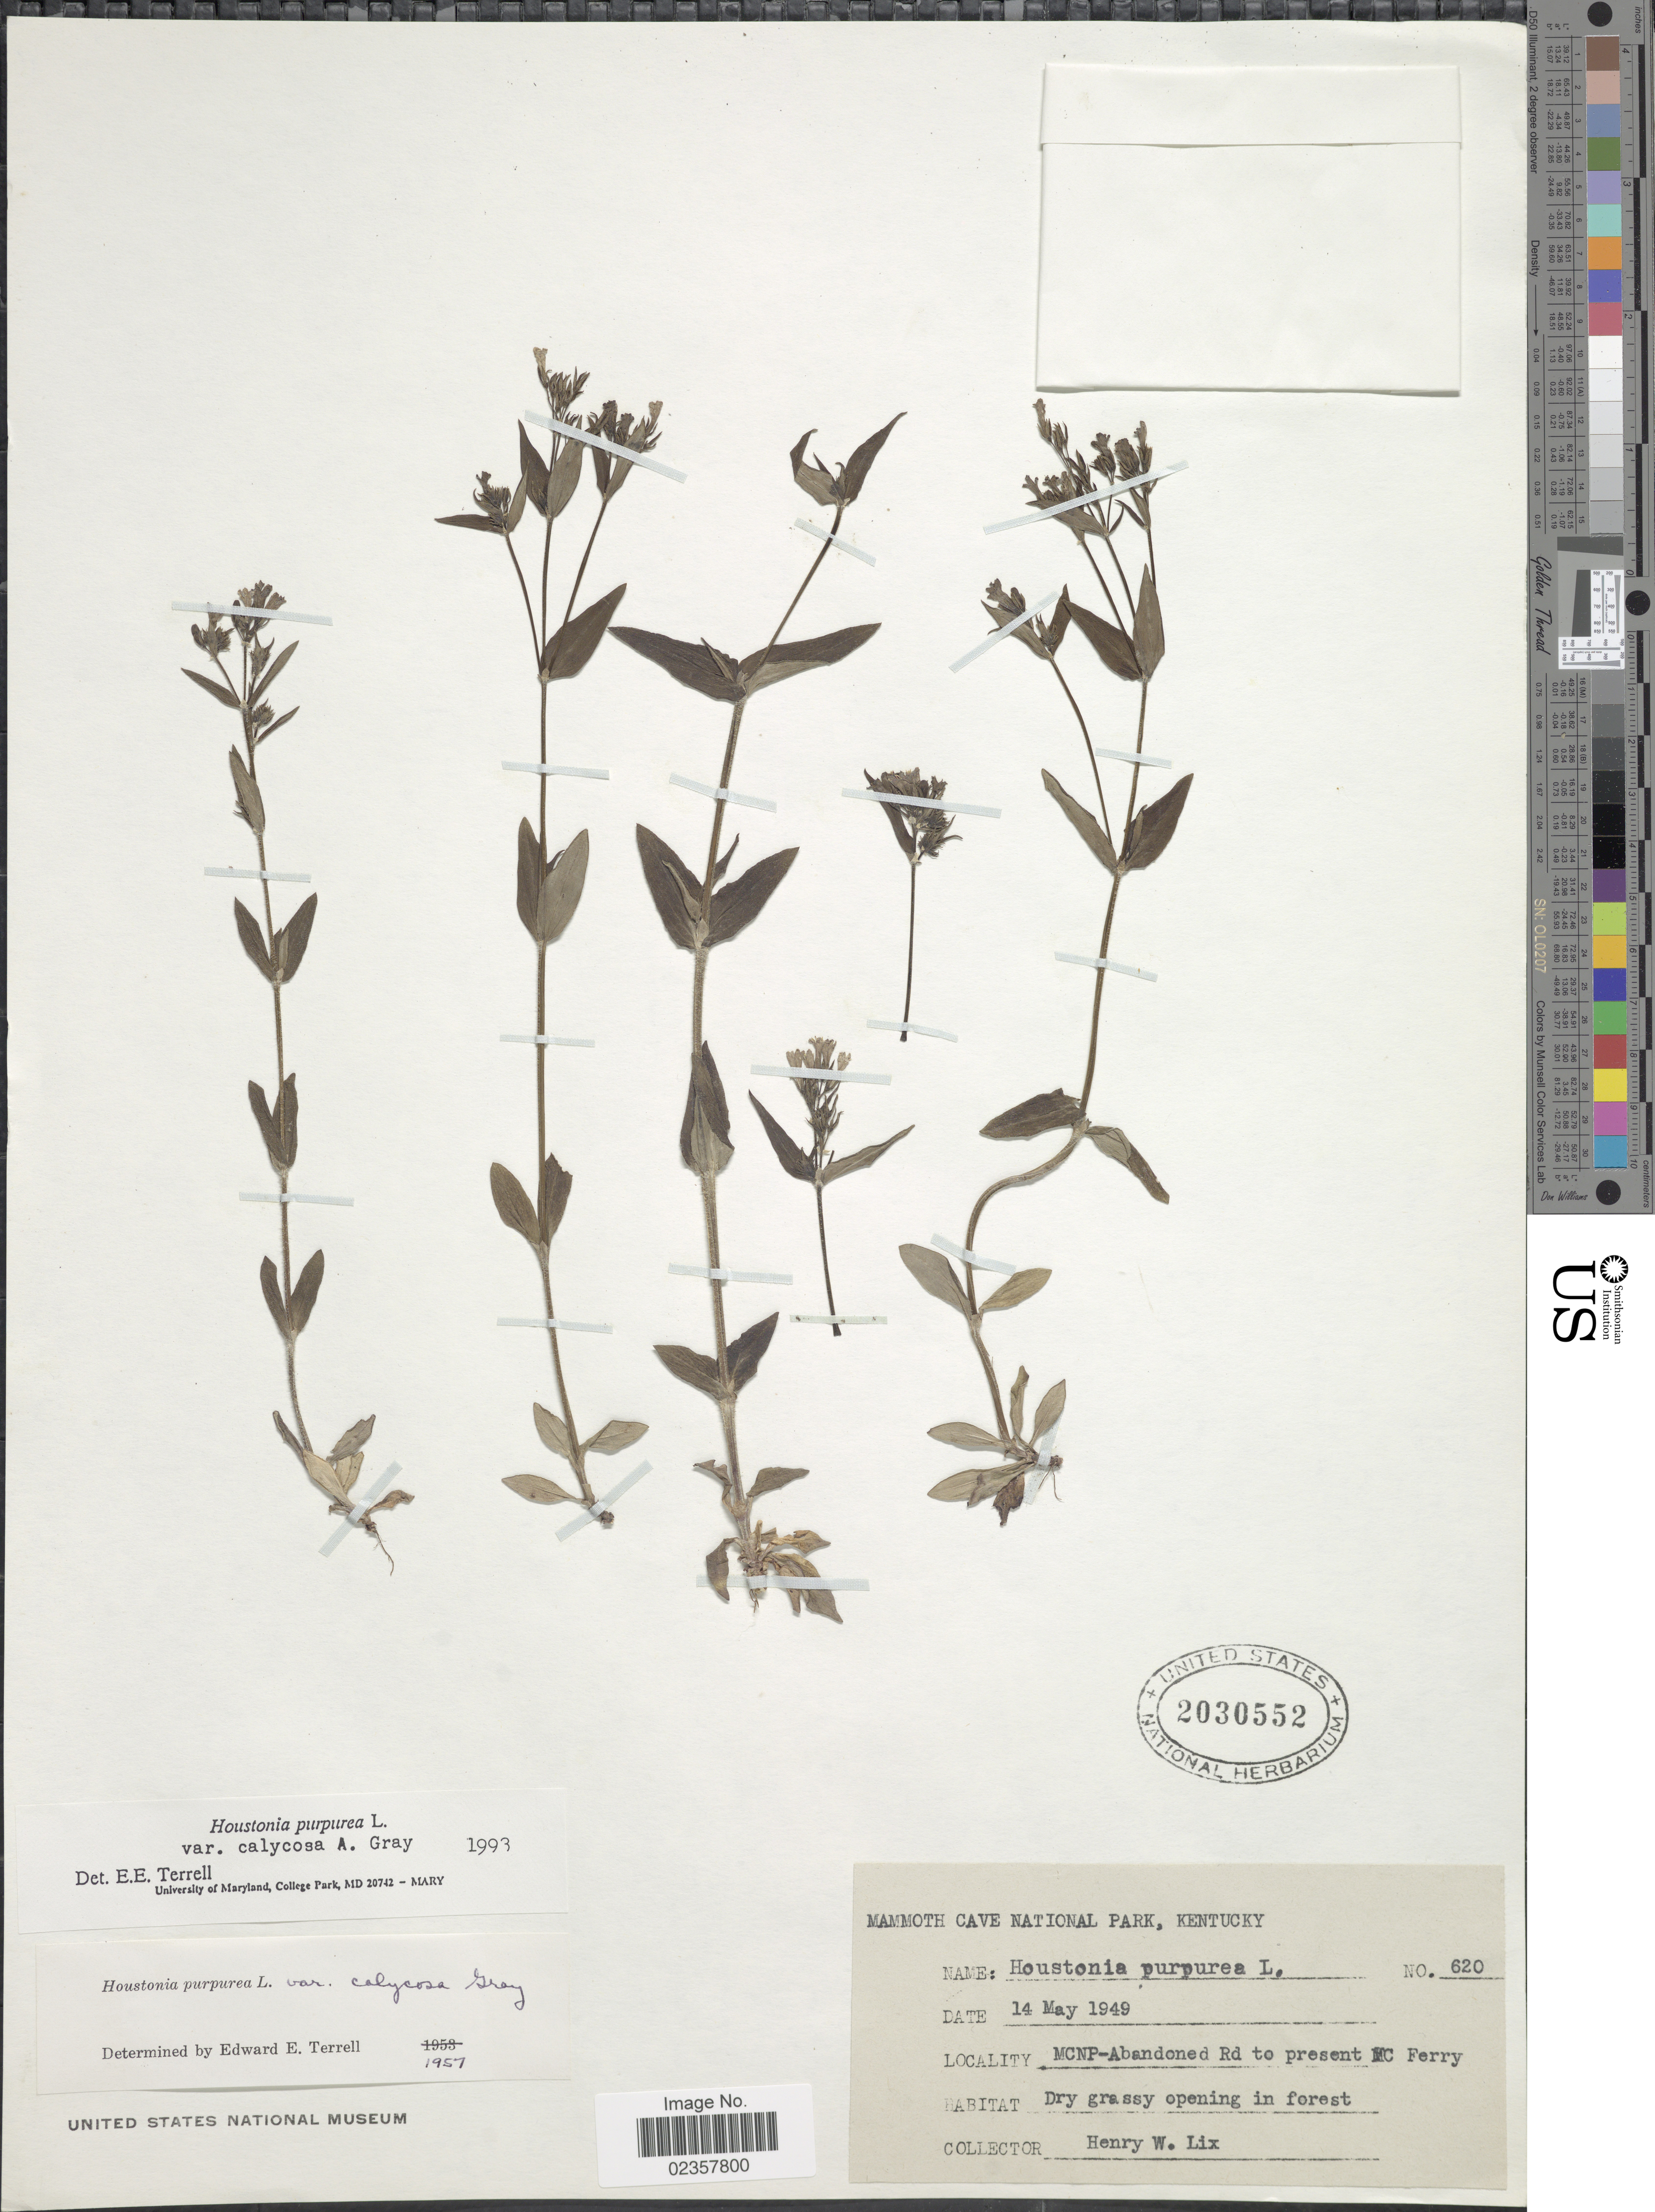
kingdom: Plantae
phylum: Tracheophyta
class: Magnoliopsida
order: Gentianales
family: Rubiaceae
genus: Houstonia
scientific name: Houstonia purpurea var. calycosa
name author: A. Gray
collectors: H. W. Lix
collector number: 620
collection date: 1949-05-14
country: United States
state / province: Kentucky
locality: Mammoth Cave National Park, Kentucky. MCNP-Abandoned Rd to present MC Ferry.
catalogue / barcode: US 2030552